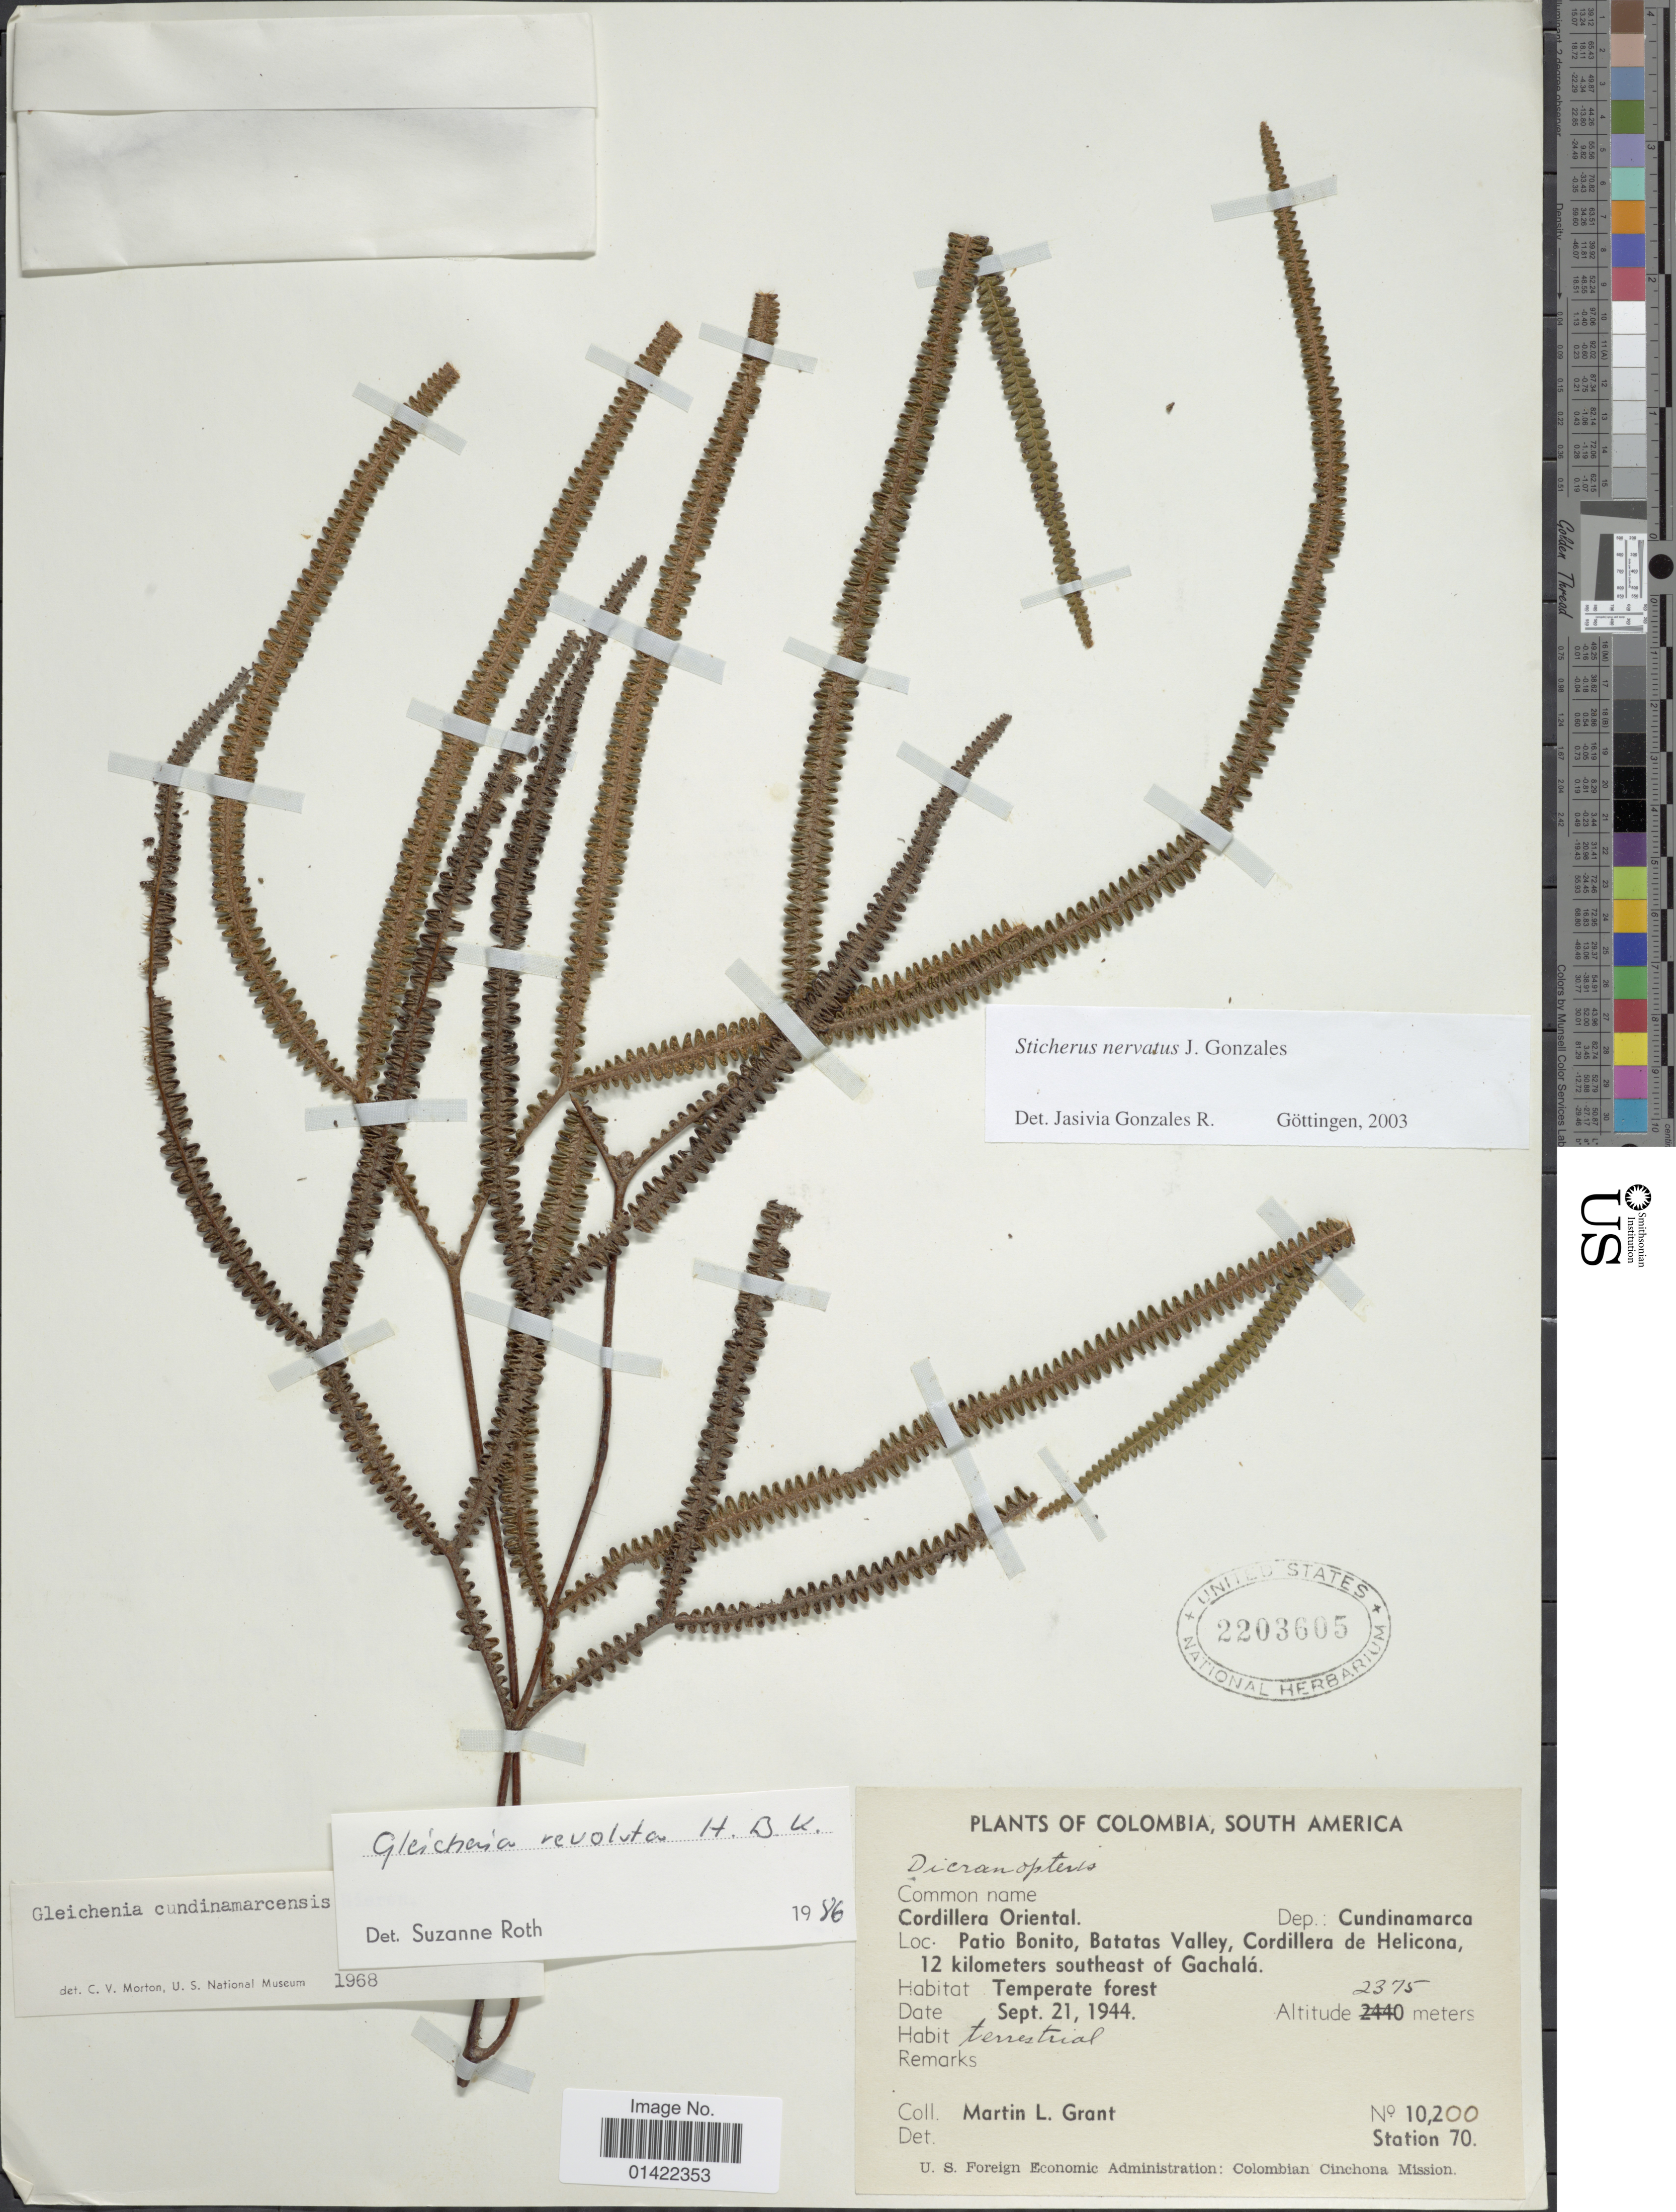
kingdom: Plantae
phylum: Tracheophyta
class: Polypodiopsida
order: Gleicheniales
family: Gleicheniaceae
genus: Sticherus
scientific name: Sticherus nervatus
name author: J. Gonzales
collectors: M. L. Grant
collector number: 10200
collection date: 1944-09-21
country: Colombia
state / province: Cundinamarca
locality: Cordillera Oriental, Patio Bonito, Batatas Valley, Cordillera de Helicona, 12 kilometers southeast of Gachalá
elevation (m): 2375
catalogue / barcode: US 2203605